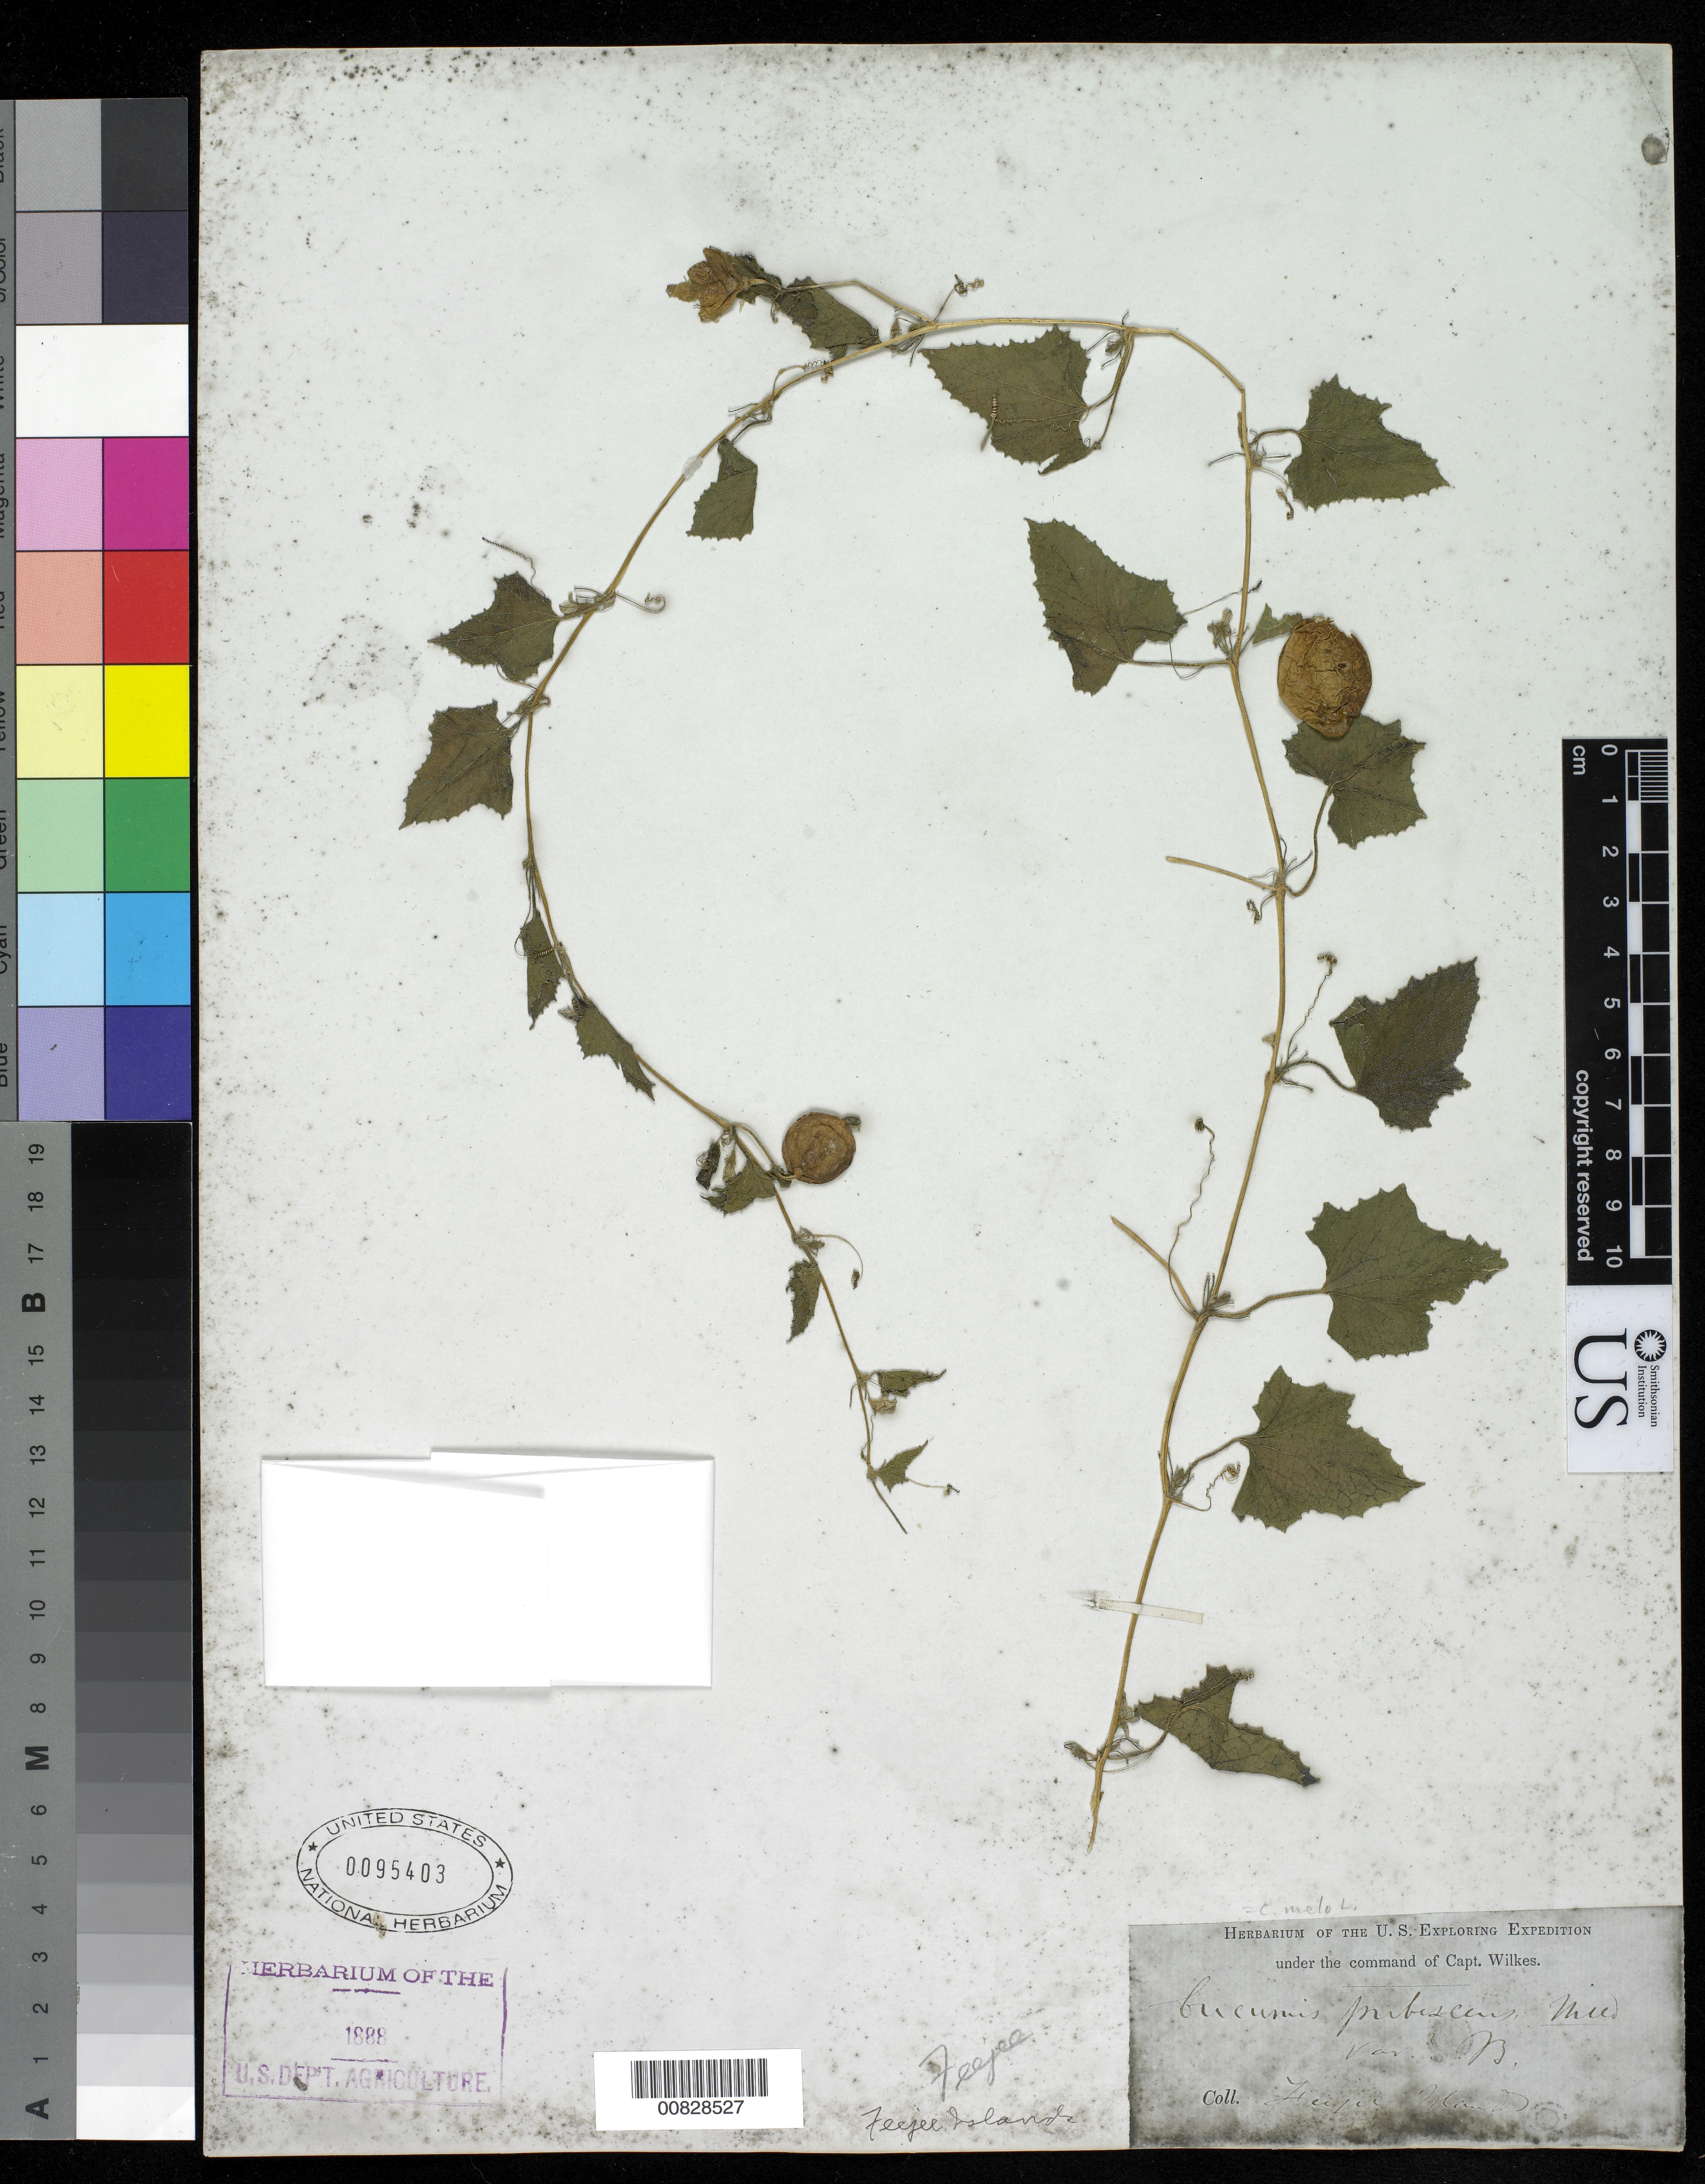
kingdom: Plantae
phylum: Tracheophyta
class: Magnoliopsida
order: Cucurbitales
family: Cucurbitaceae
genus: Cucumis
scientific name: Cucumis melo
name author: L.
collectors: Wilkes Explor. Exped.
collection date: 1838/1842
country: Fiji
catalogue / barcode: US 95403